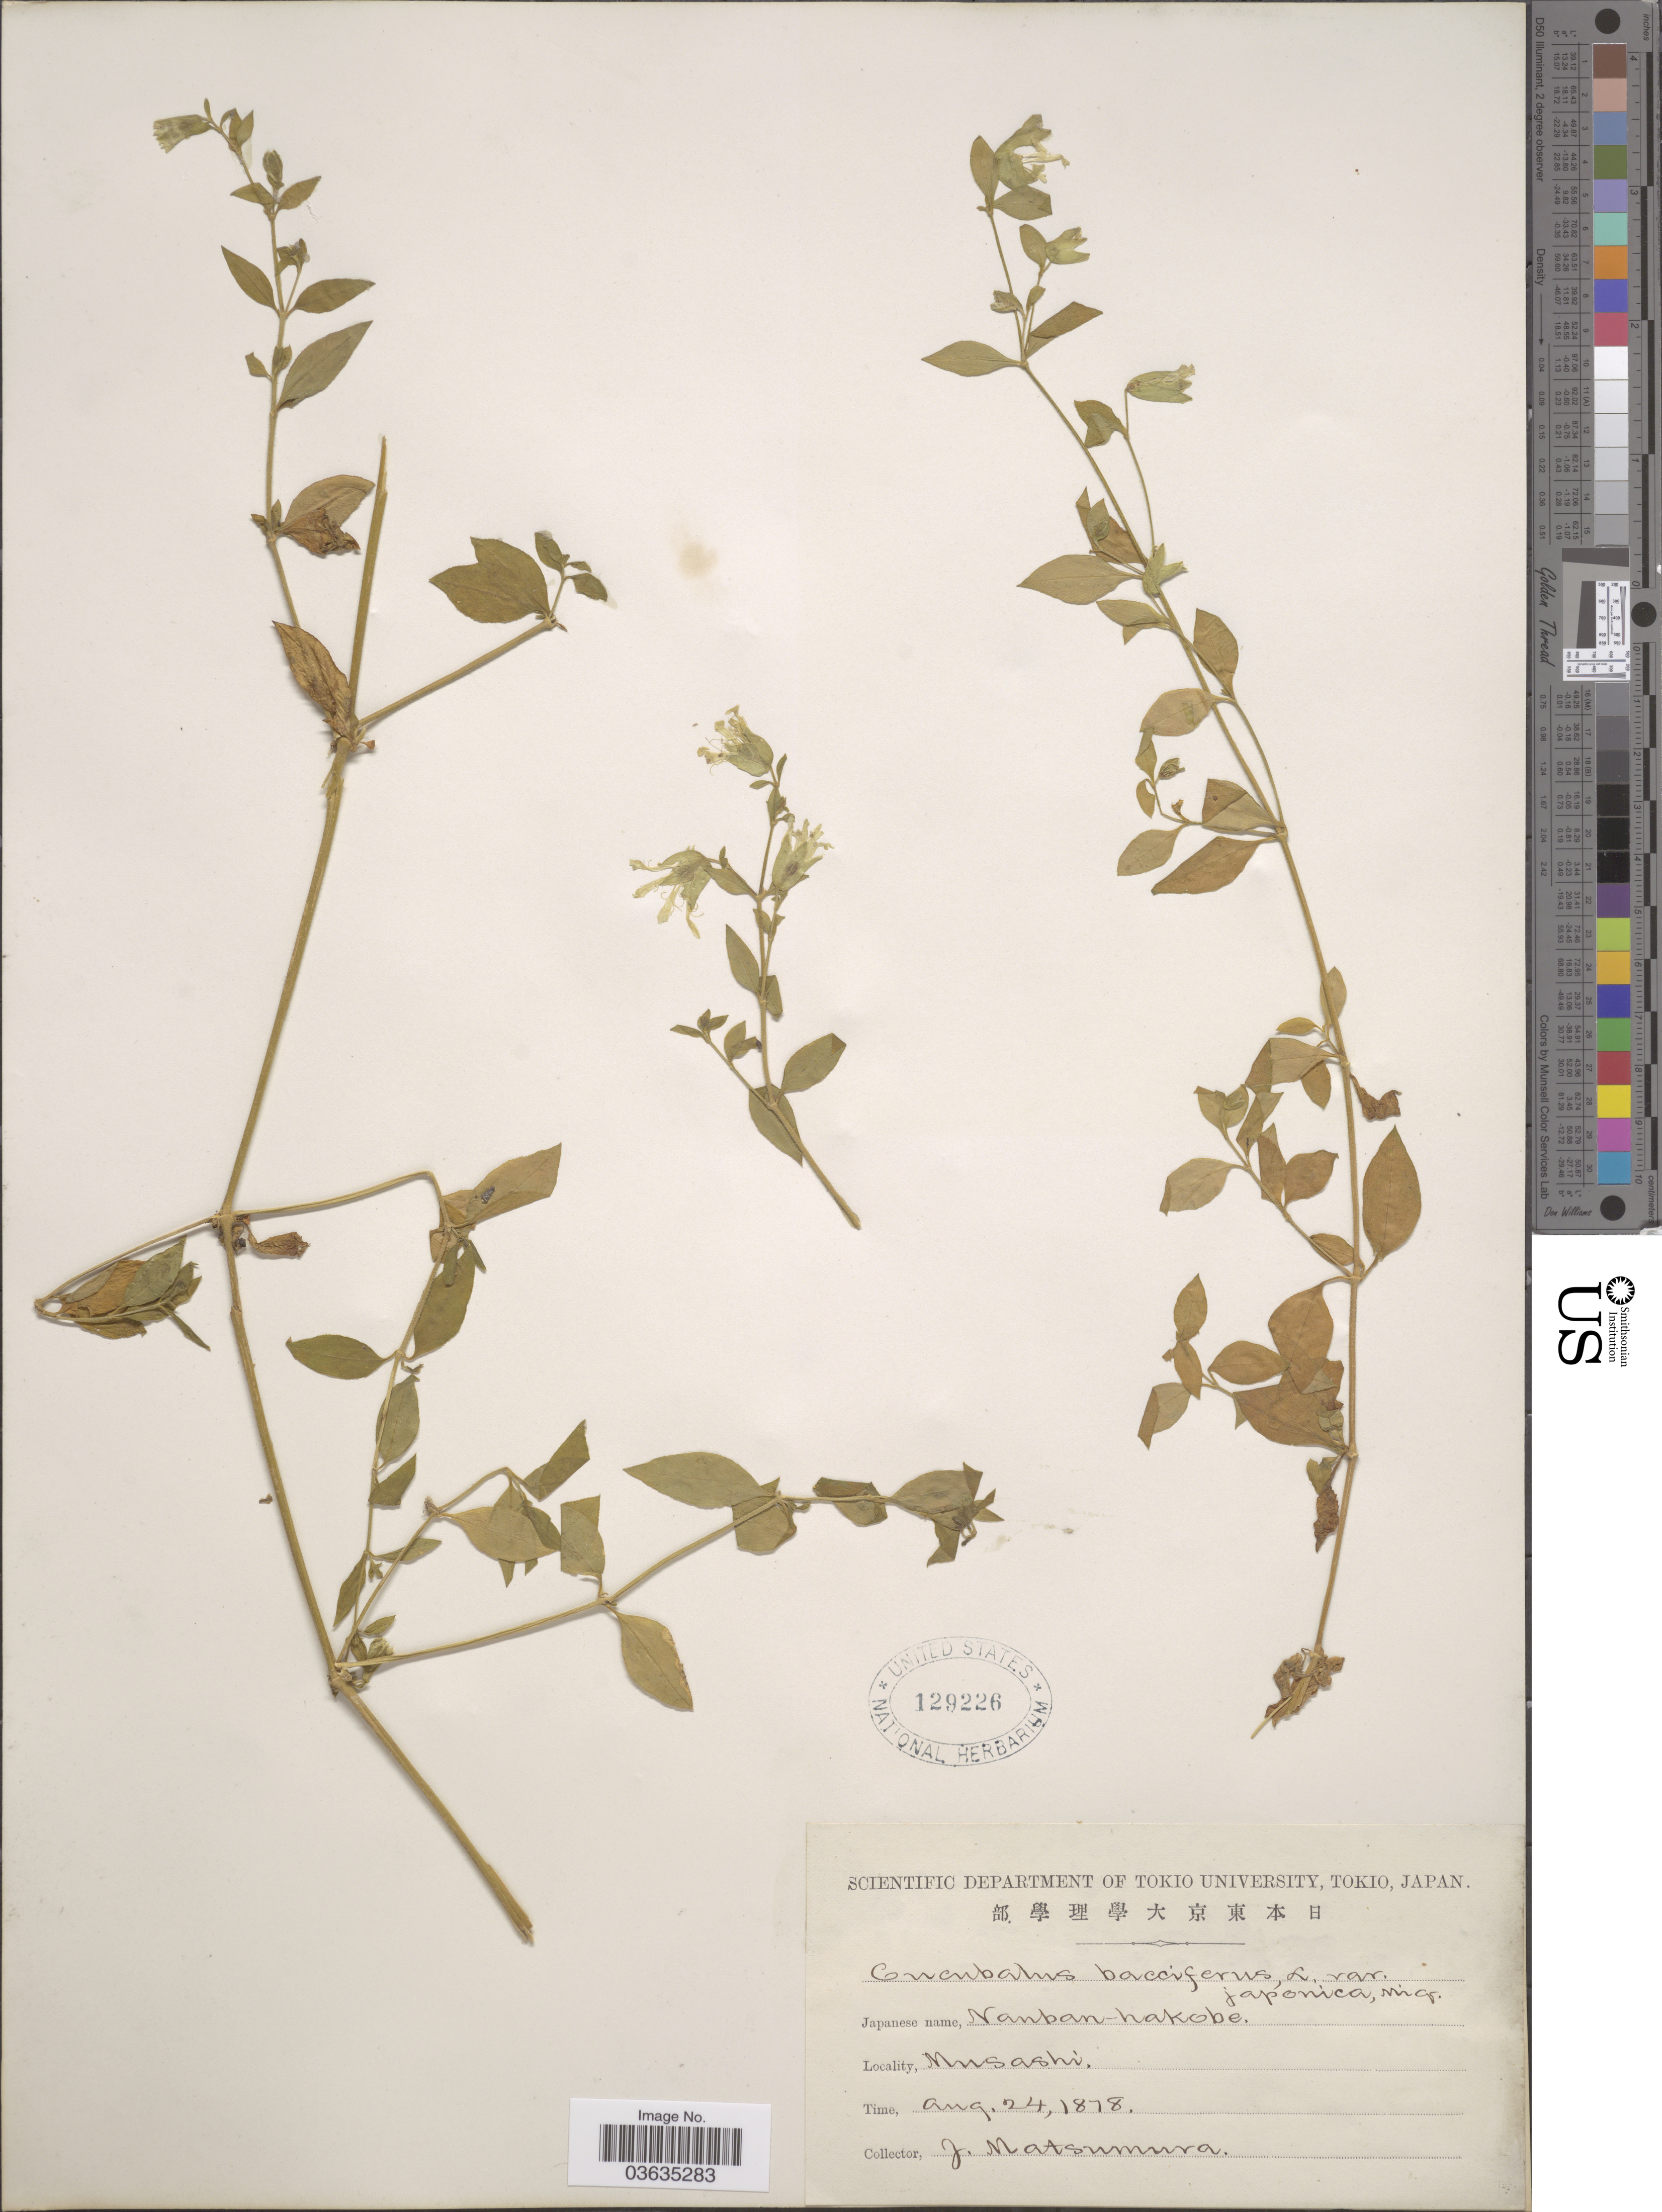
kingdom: Plantae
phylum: Tracheophyta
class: Magnoliopsida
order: Caryophyllales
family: Caryophyllaceae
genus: Silene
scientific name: Silene baccifera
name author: (L.) Durande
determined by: U.S. National Herbarium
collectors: J. Matsumura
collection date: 1878-08-24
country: Japan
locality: Musashi.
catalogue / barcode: US 129226